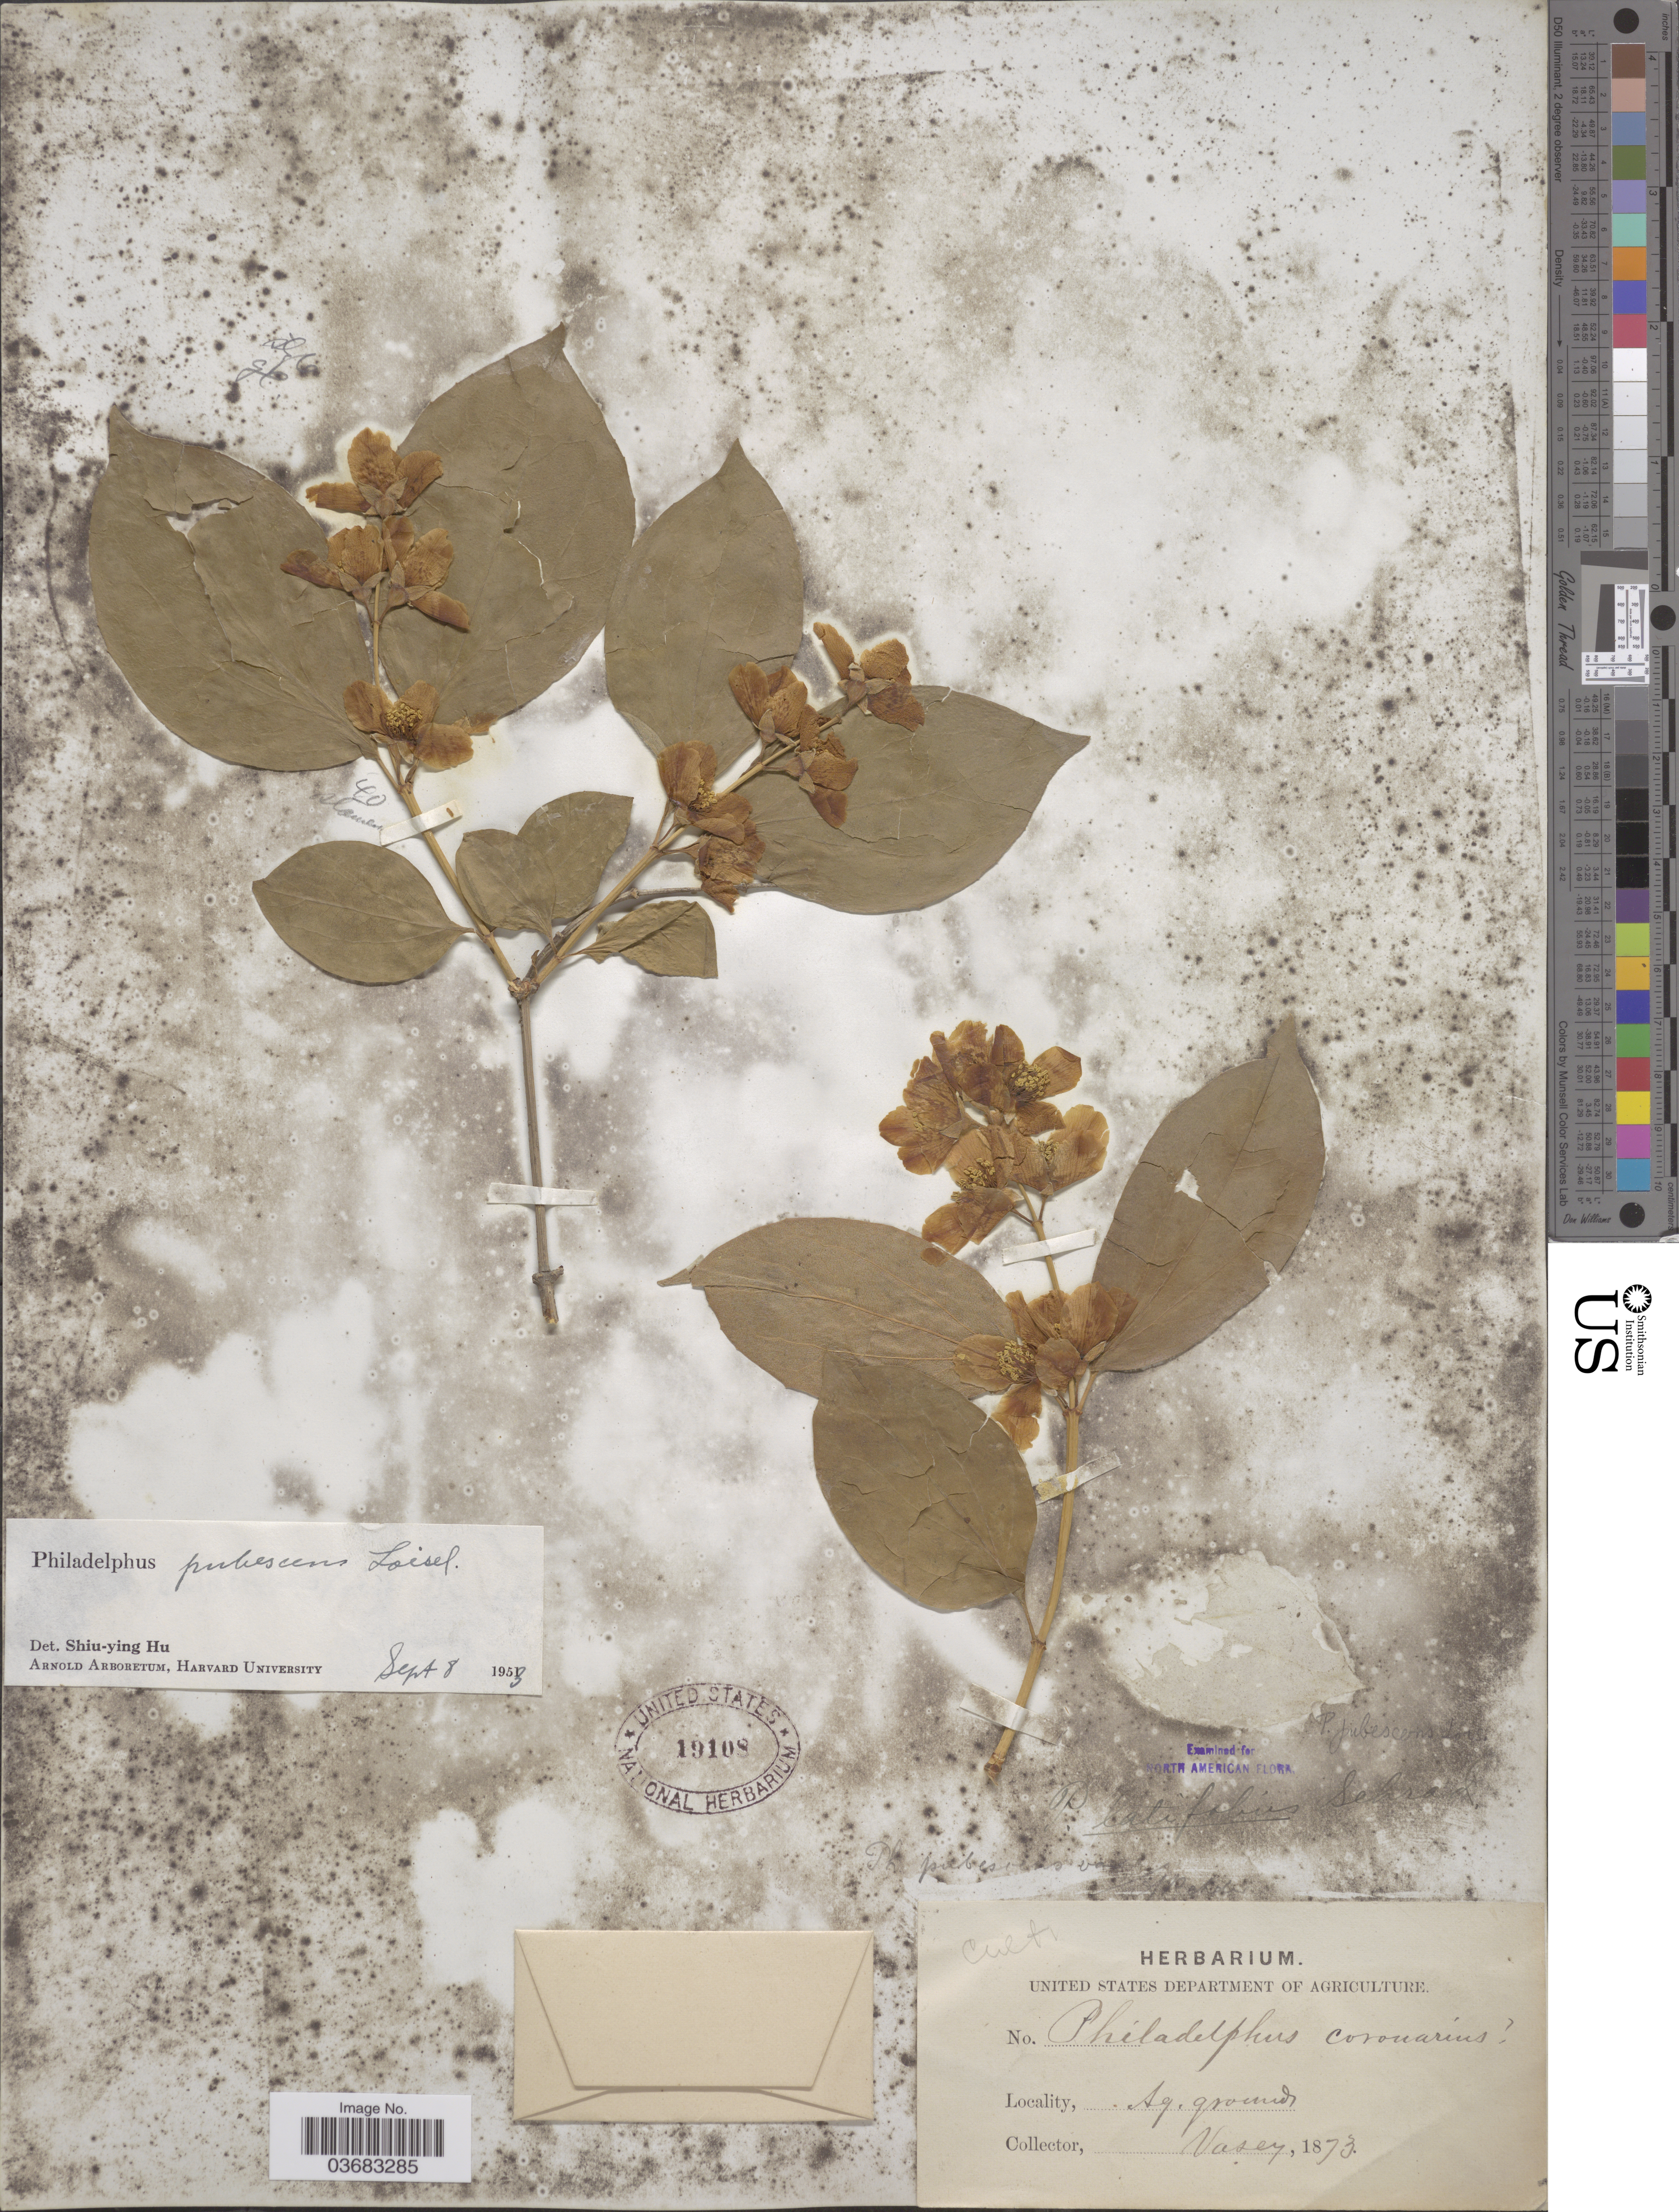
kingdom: Plantae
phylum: Tracheophyta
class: Magnoliopsida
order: Cornales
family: Hydrangeaceae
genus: Philadelphus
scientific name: Philadelphus pubescens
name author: Loisel.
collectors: Vasey, --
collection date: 1873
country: United States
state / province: District of Columbia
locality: Ag. grounds.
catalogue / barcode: US 19108